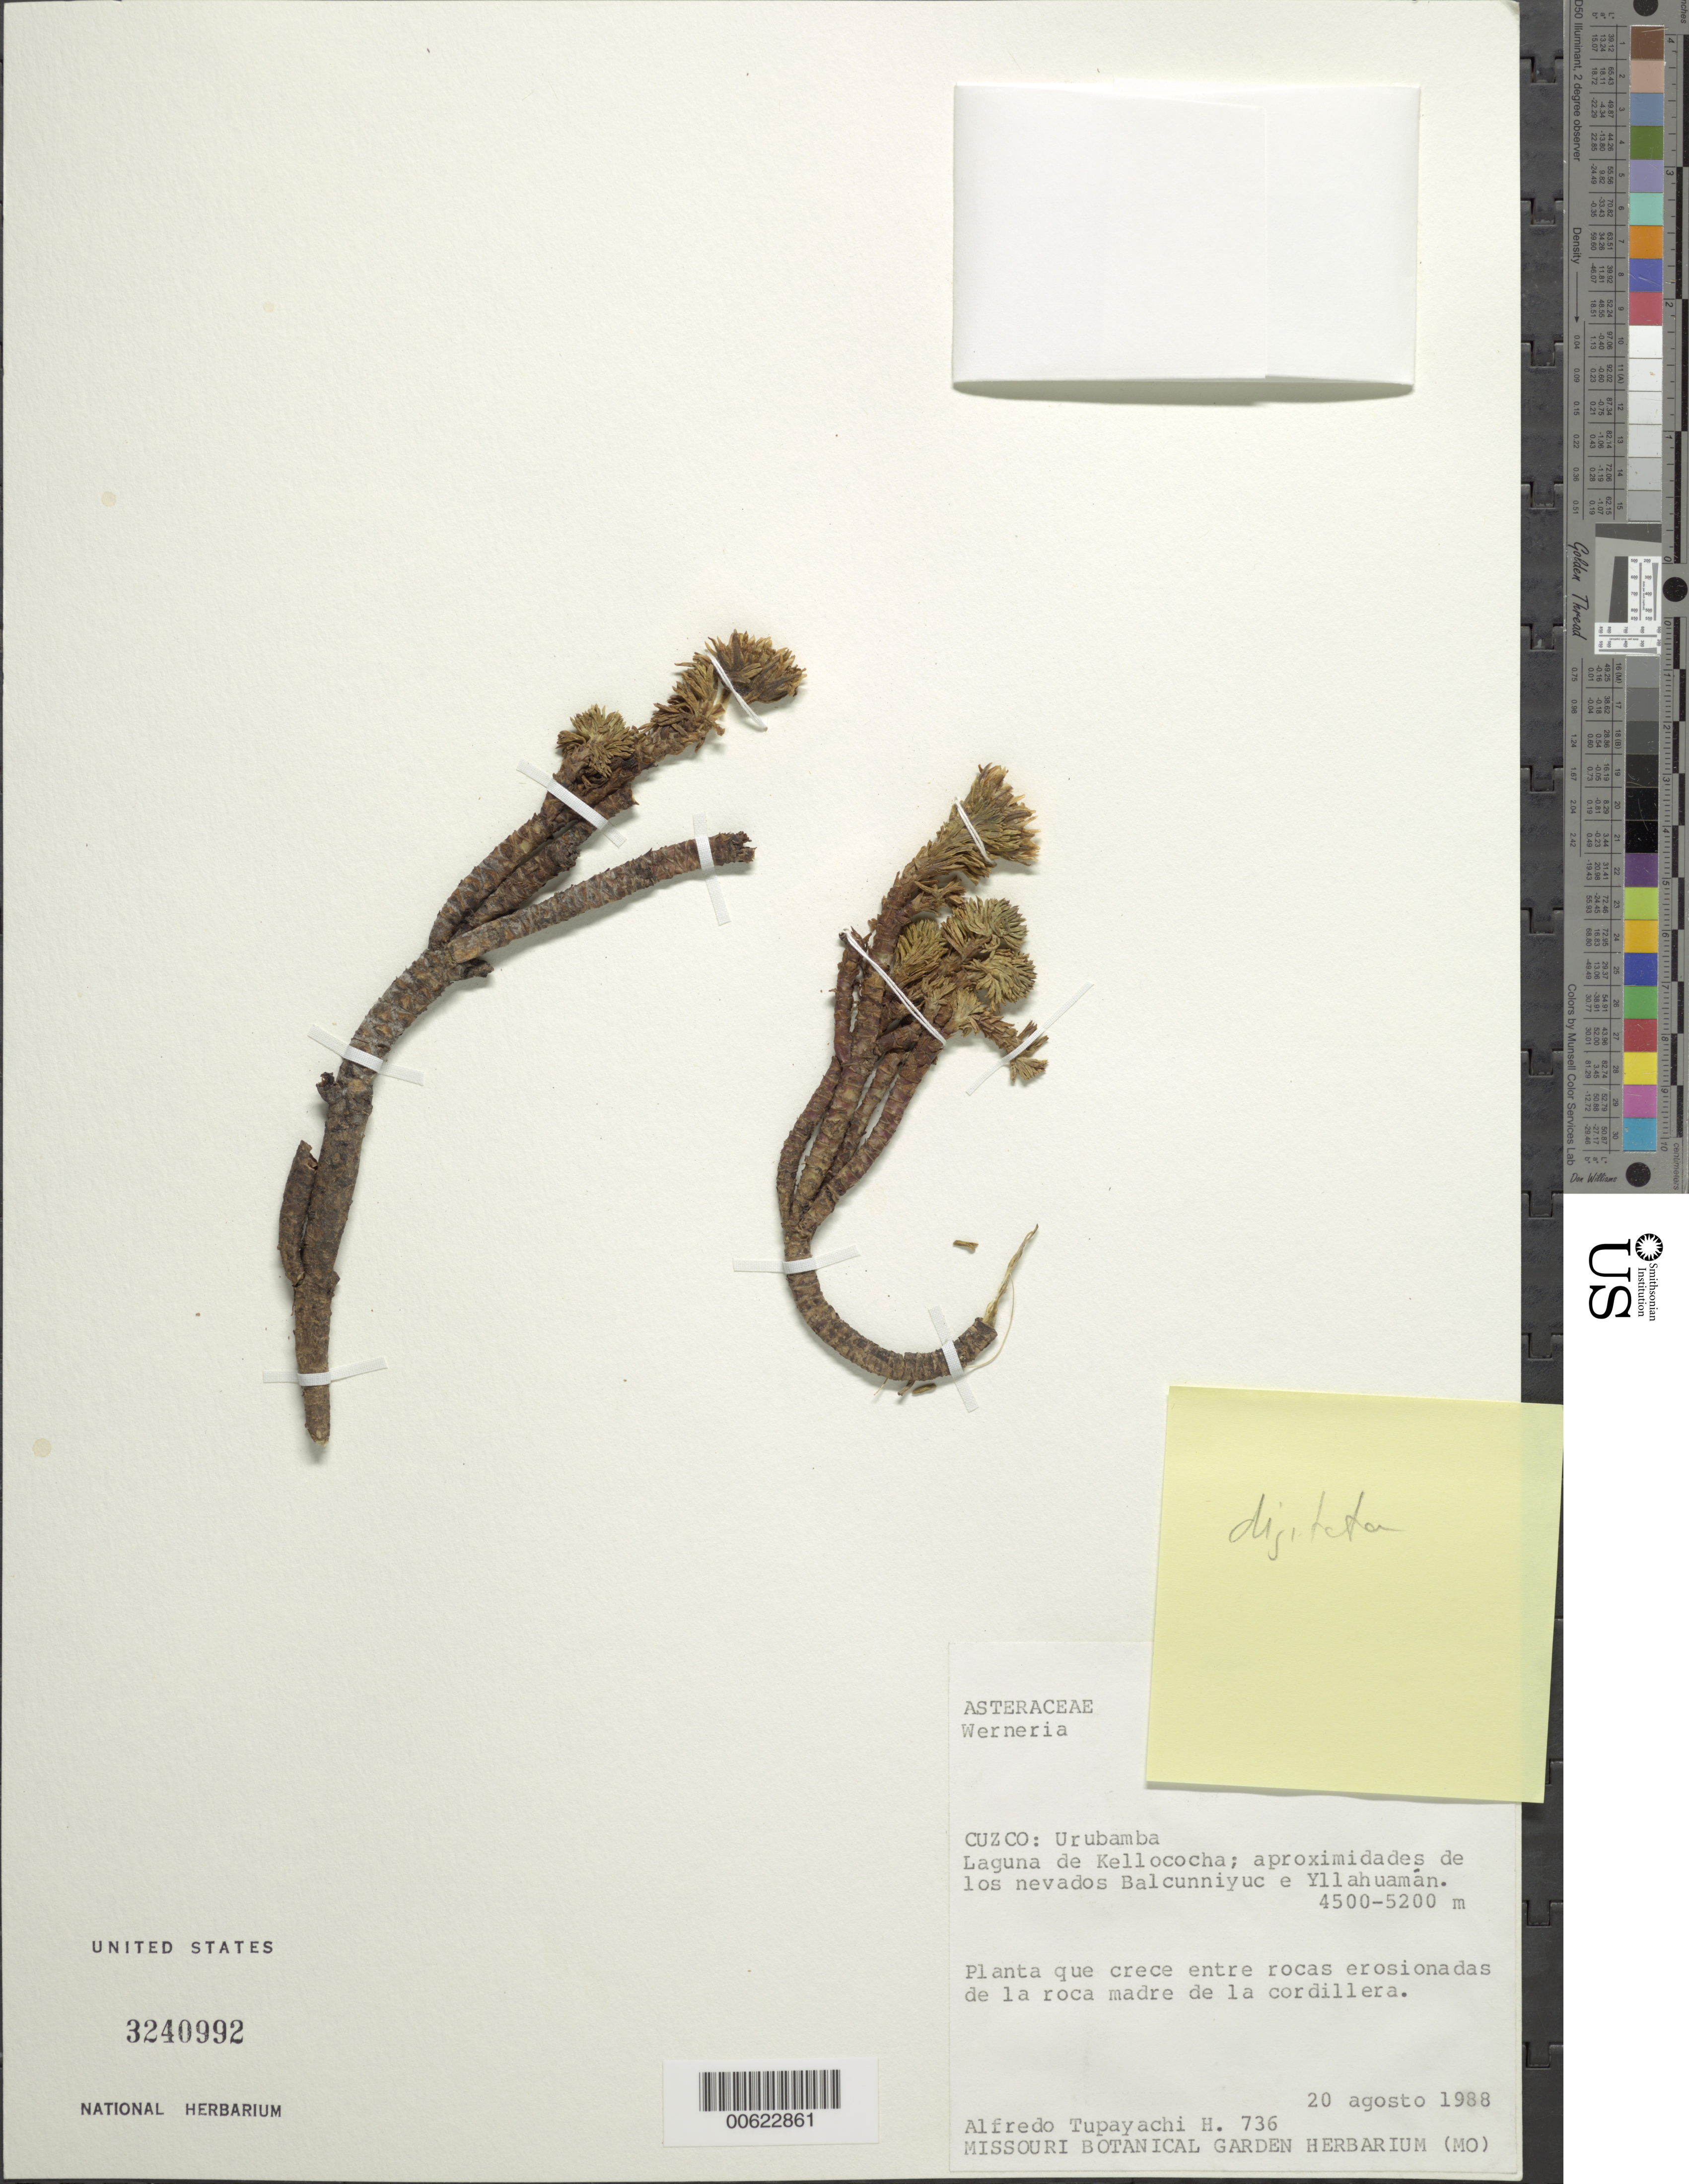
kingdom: Plantae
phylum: Tracheophyta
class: Magnoliopsida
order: Asterales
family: Asteraceae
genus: Werneria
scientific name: Werneria paposa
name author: Phil.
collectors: A. Tupayachi H.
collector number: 736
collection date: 1988-08-20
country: Peru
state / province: Cusco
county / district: Urubamba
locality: Urubamba, Laguna de Kellococha, aprox. de los nevados Balcunniyuc e Yllahuamán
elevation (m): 4500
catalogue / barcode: US 3240992